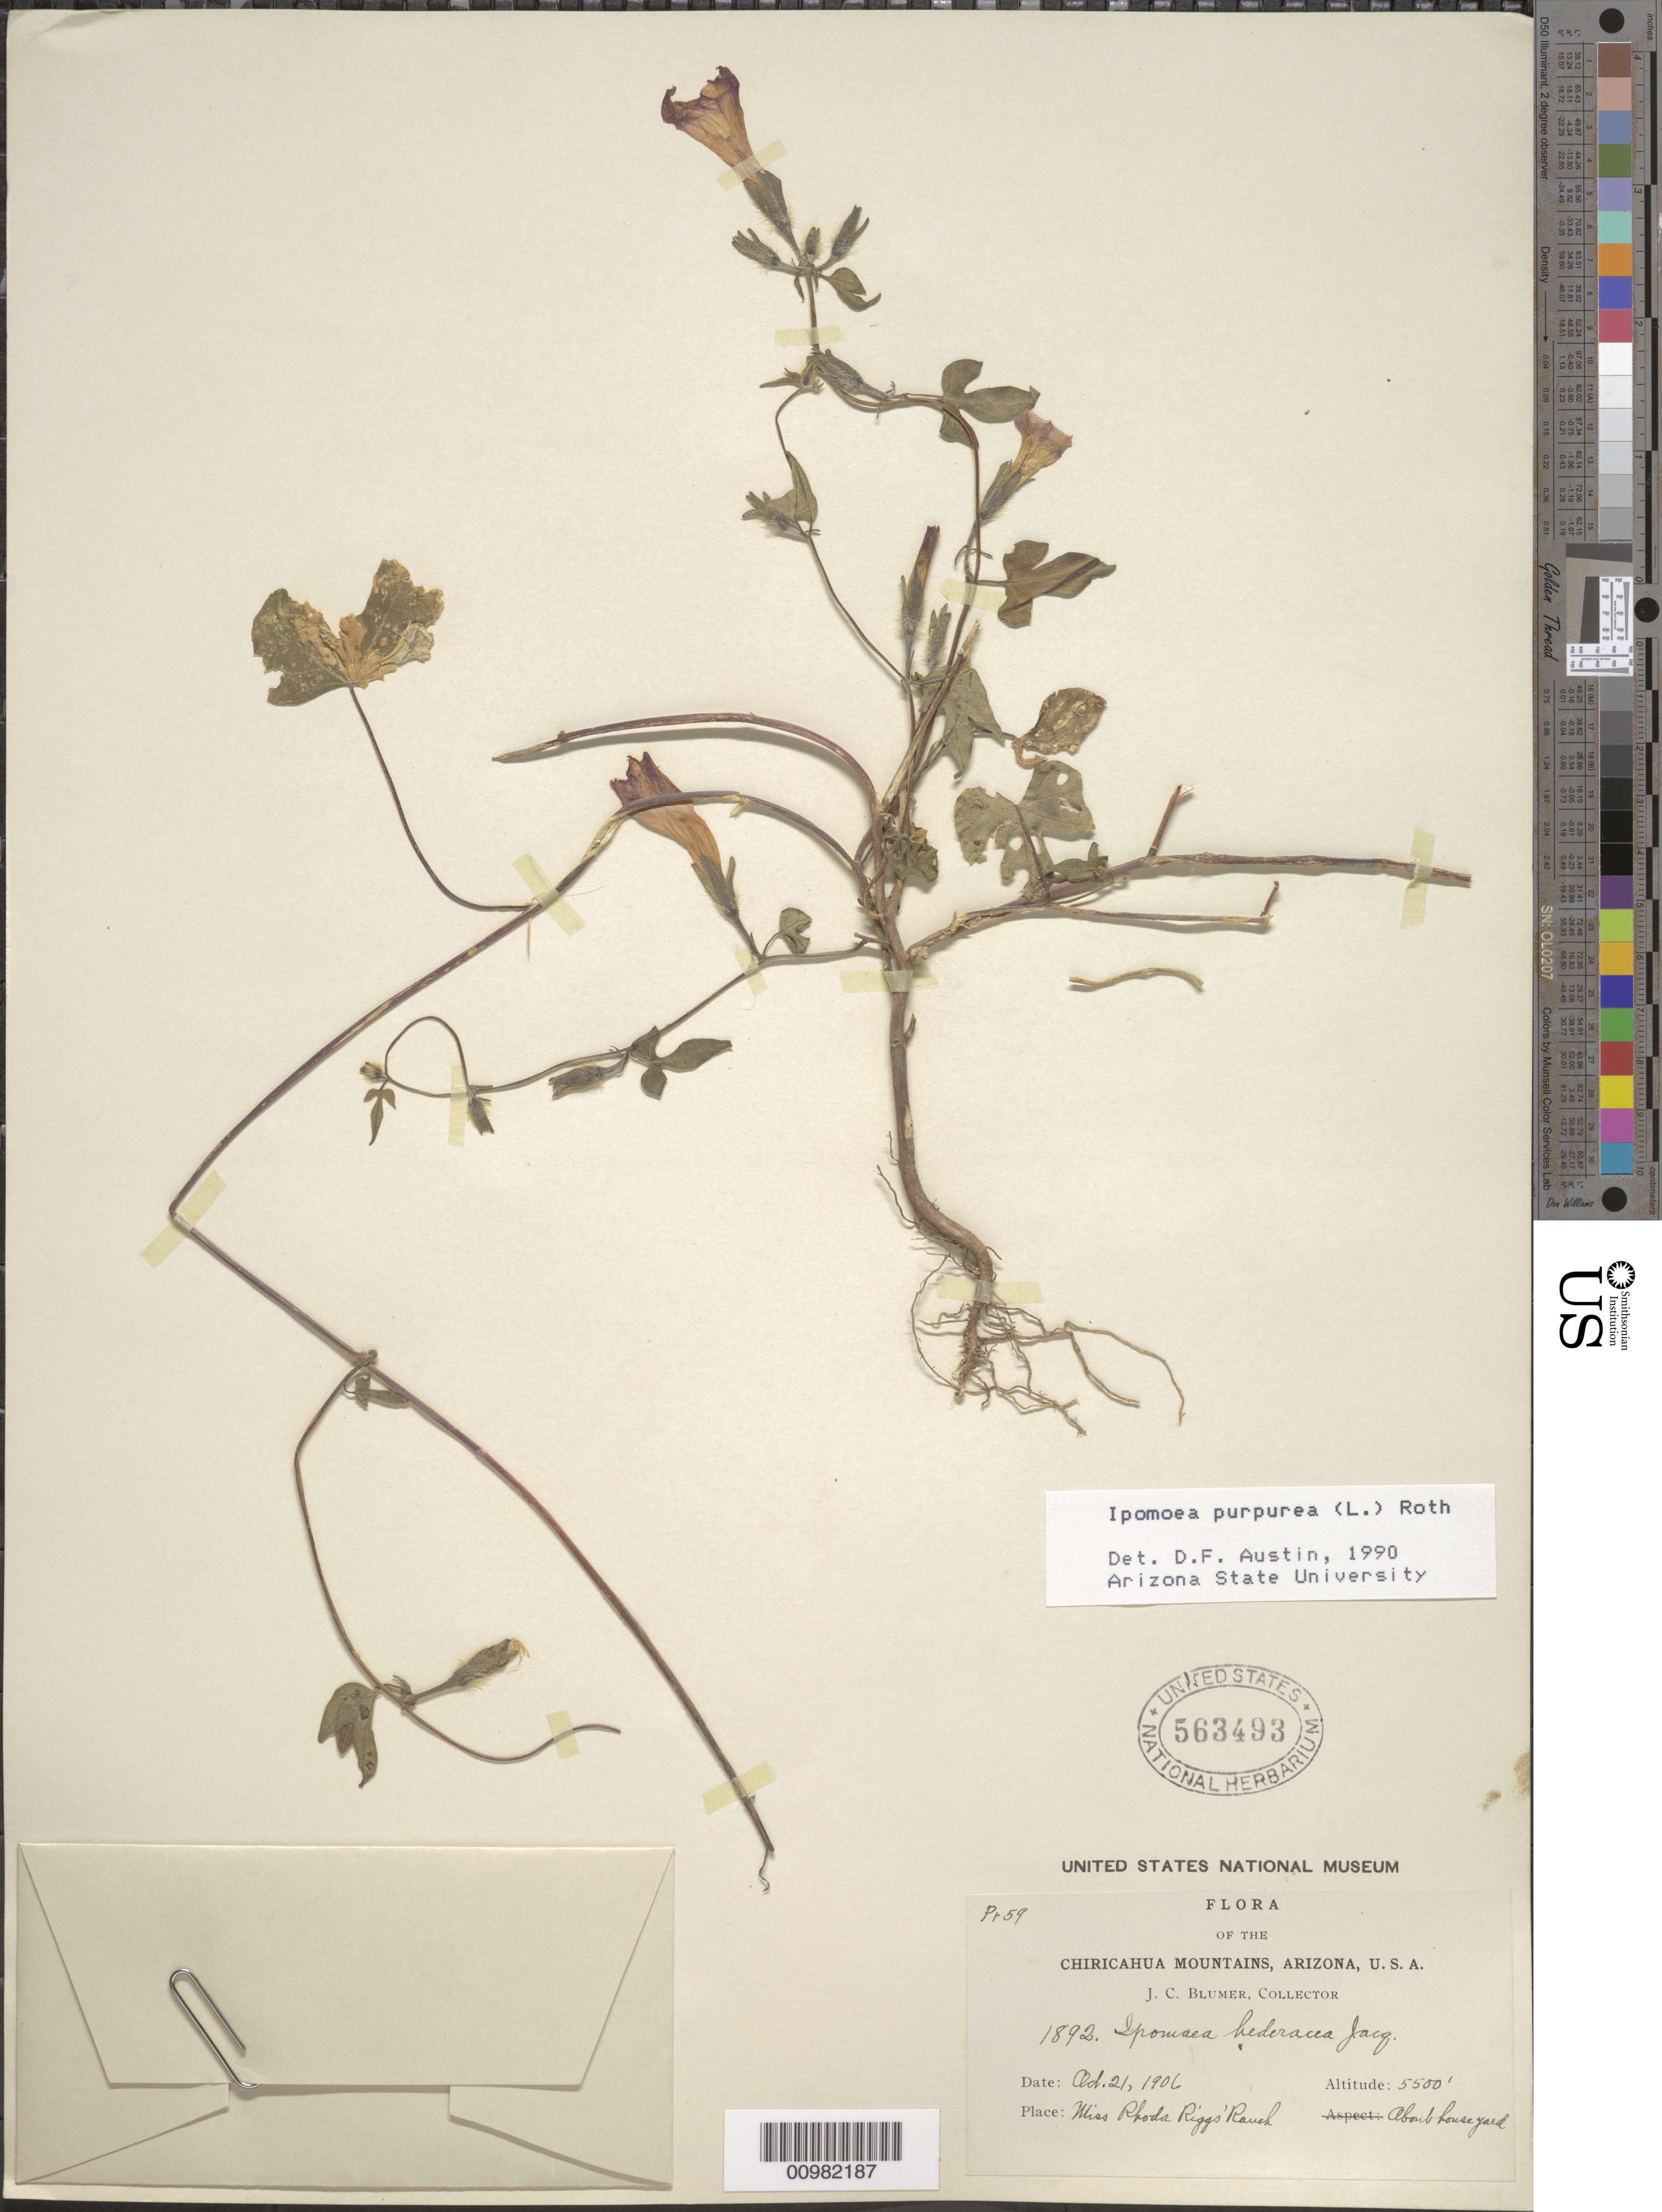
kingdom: Plantae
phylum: Tracheophyta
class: Magnoliopsida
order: Solanales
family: Convolvulaceae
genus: Ipomoea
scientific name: Ipomoea purpurea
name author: (L.) Roth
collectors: J. C. Blumer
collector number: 1892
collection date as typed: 21 Oct 1906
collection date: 1906-10-21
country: United States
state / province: Arizona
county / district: Cochise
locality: Chiricahua Mts.; Miss Rhoda Riggs' Ranch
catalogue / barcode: US 563493